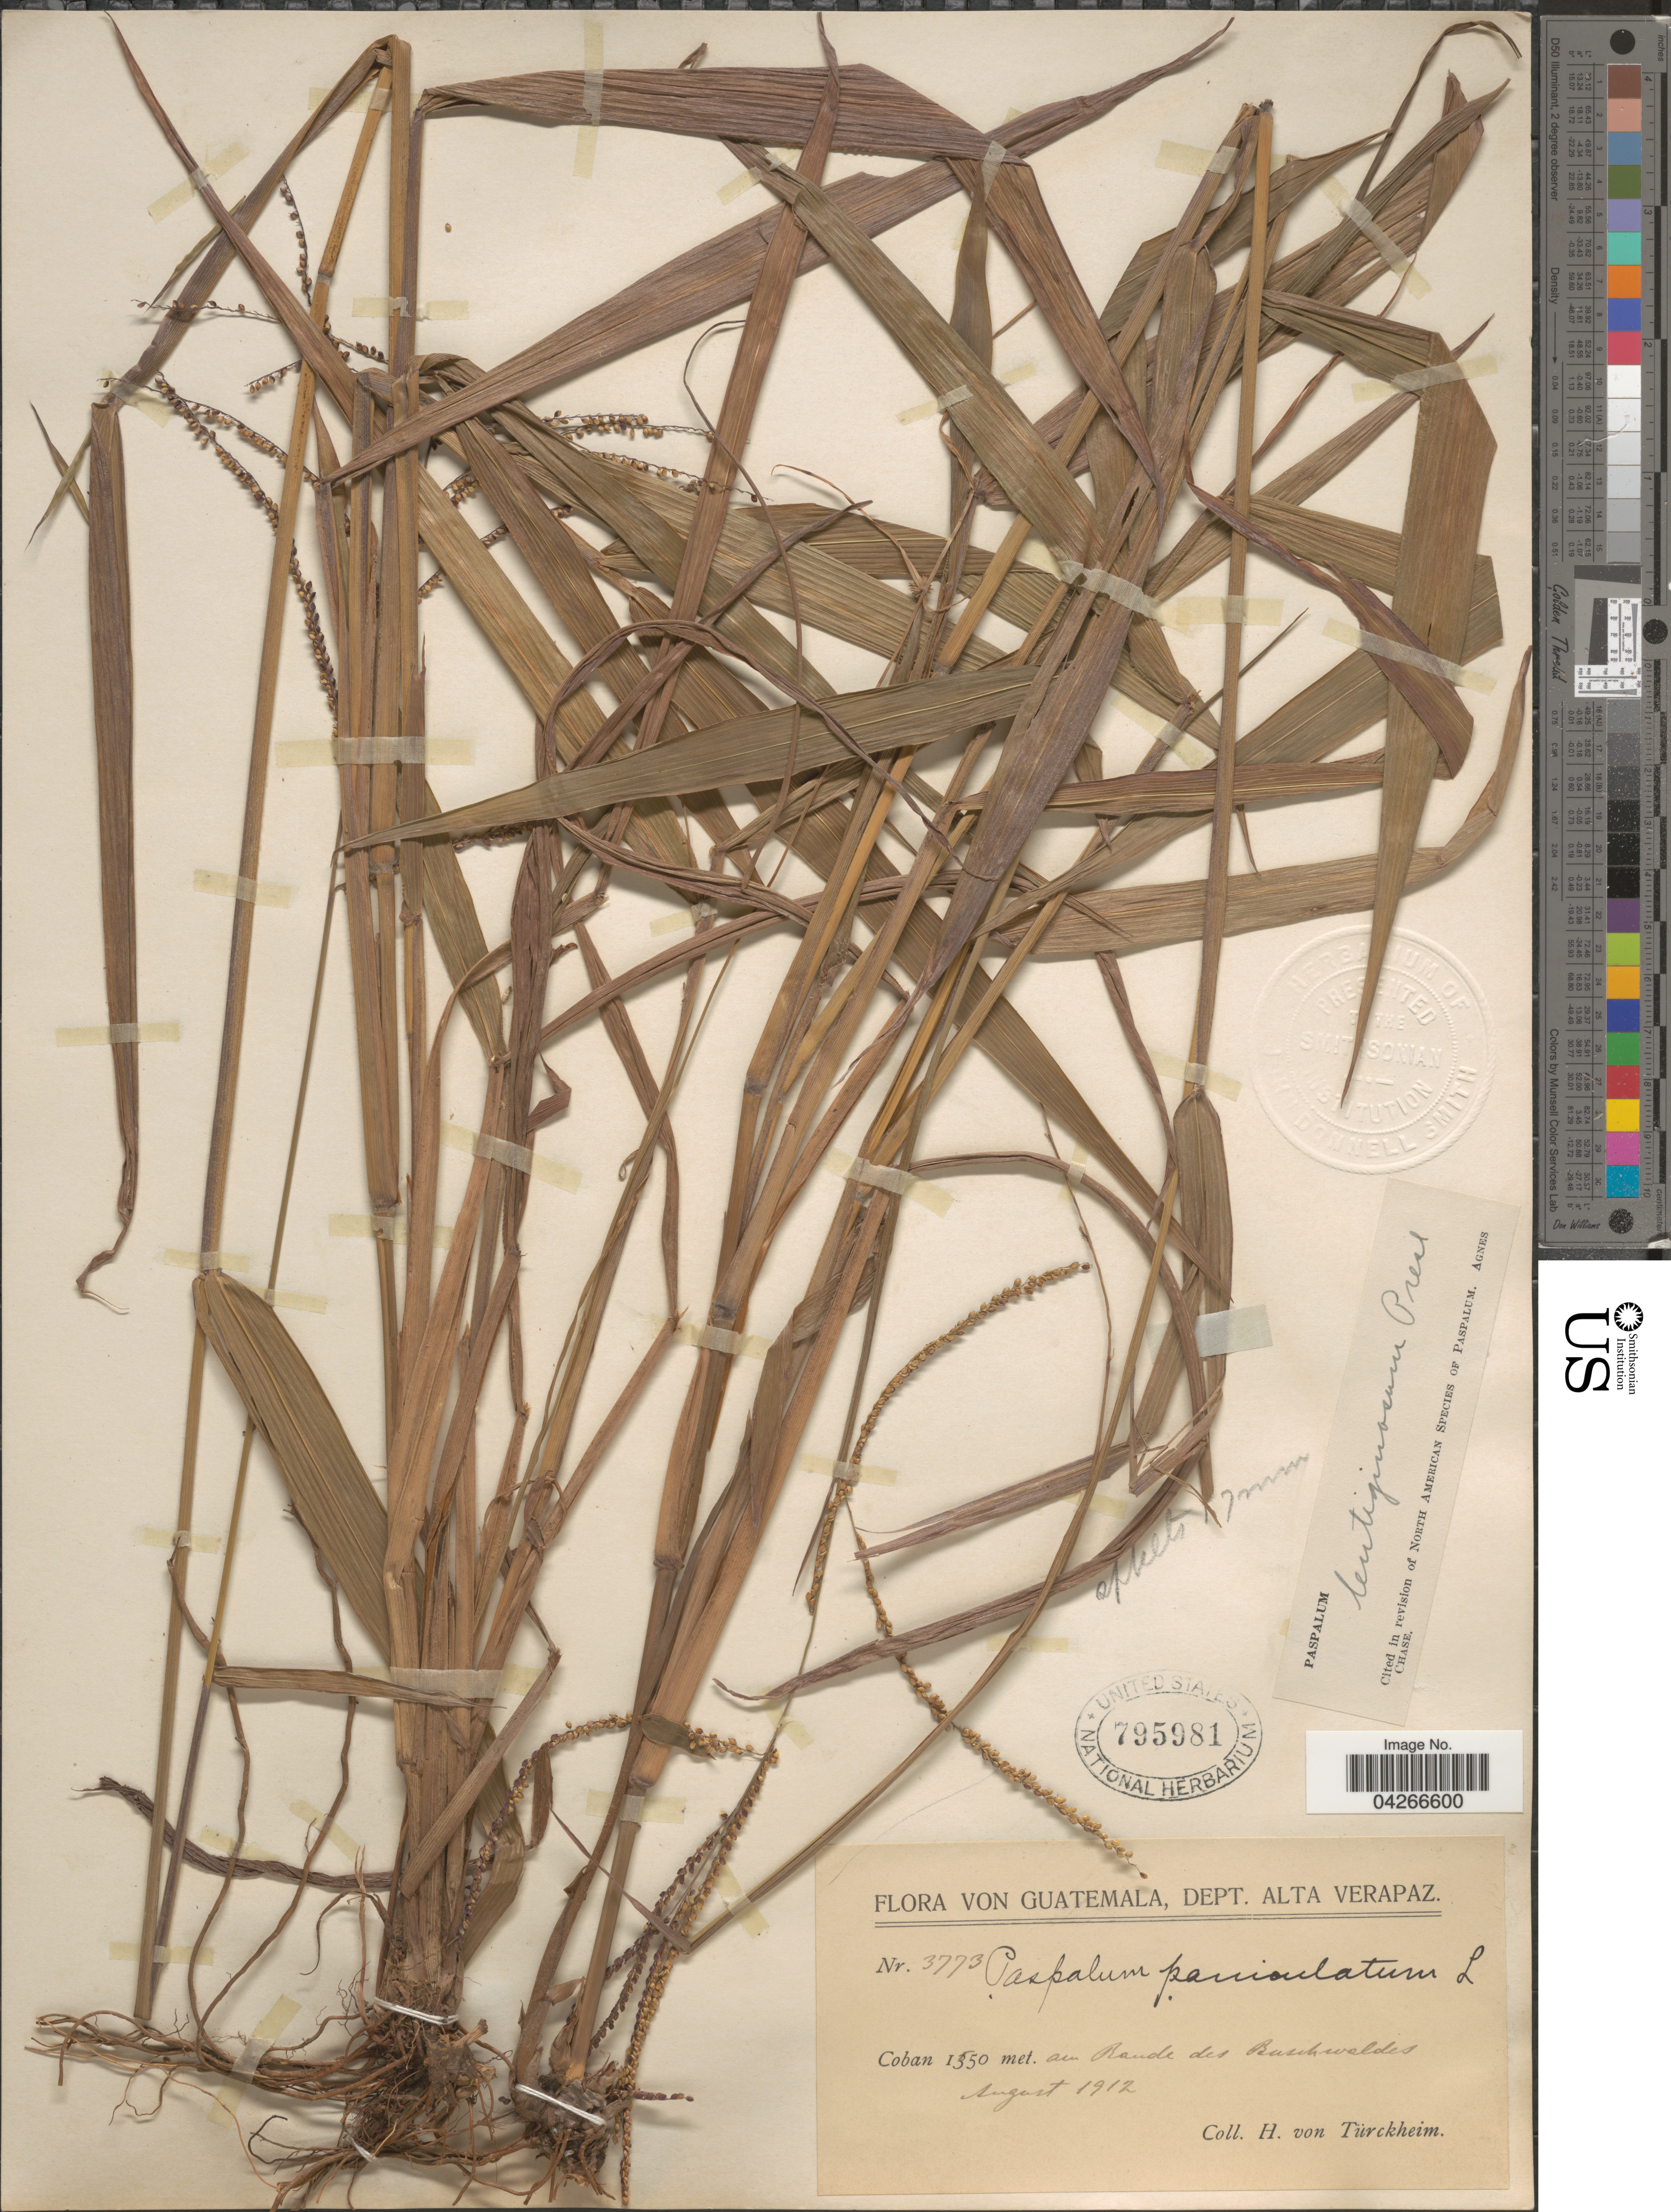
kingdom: Plantae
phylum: Tracheophyta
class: Liliopsida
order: Poales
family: Poaceae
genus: Paspalum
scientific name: Paspalum lentiginosum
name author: J. Presl in C. Presl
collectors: H. von Türckheim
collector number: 3773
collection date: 1912-08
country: Guatemala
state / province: Alta Verapaz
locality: Dept. Alta Verapaz. Coban.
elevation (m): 1550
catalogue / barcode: US 795981